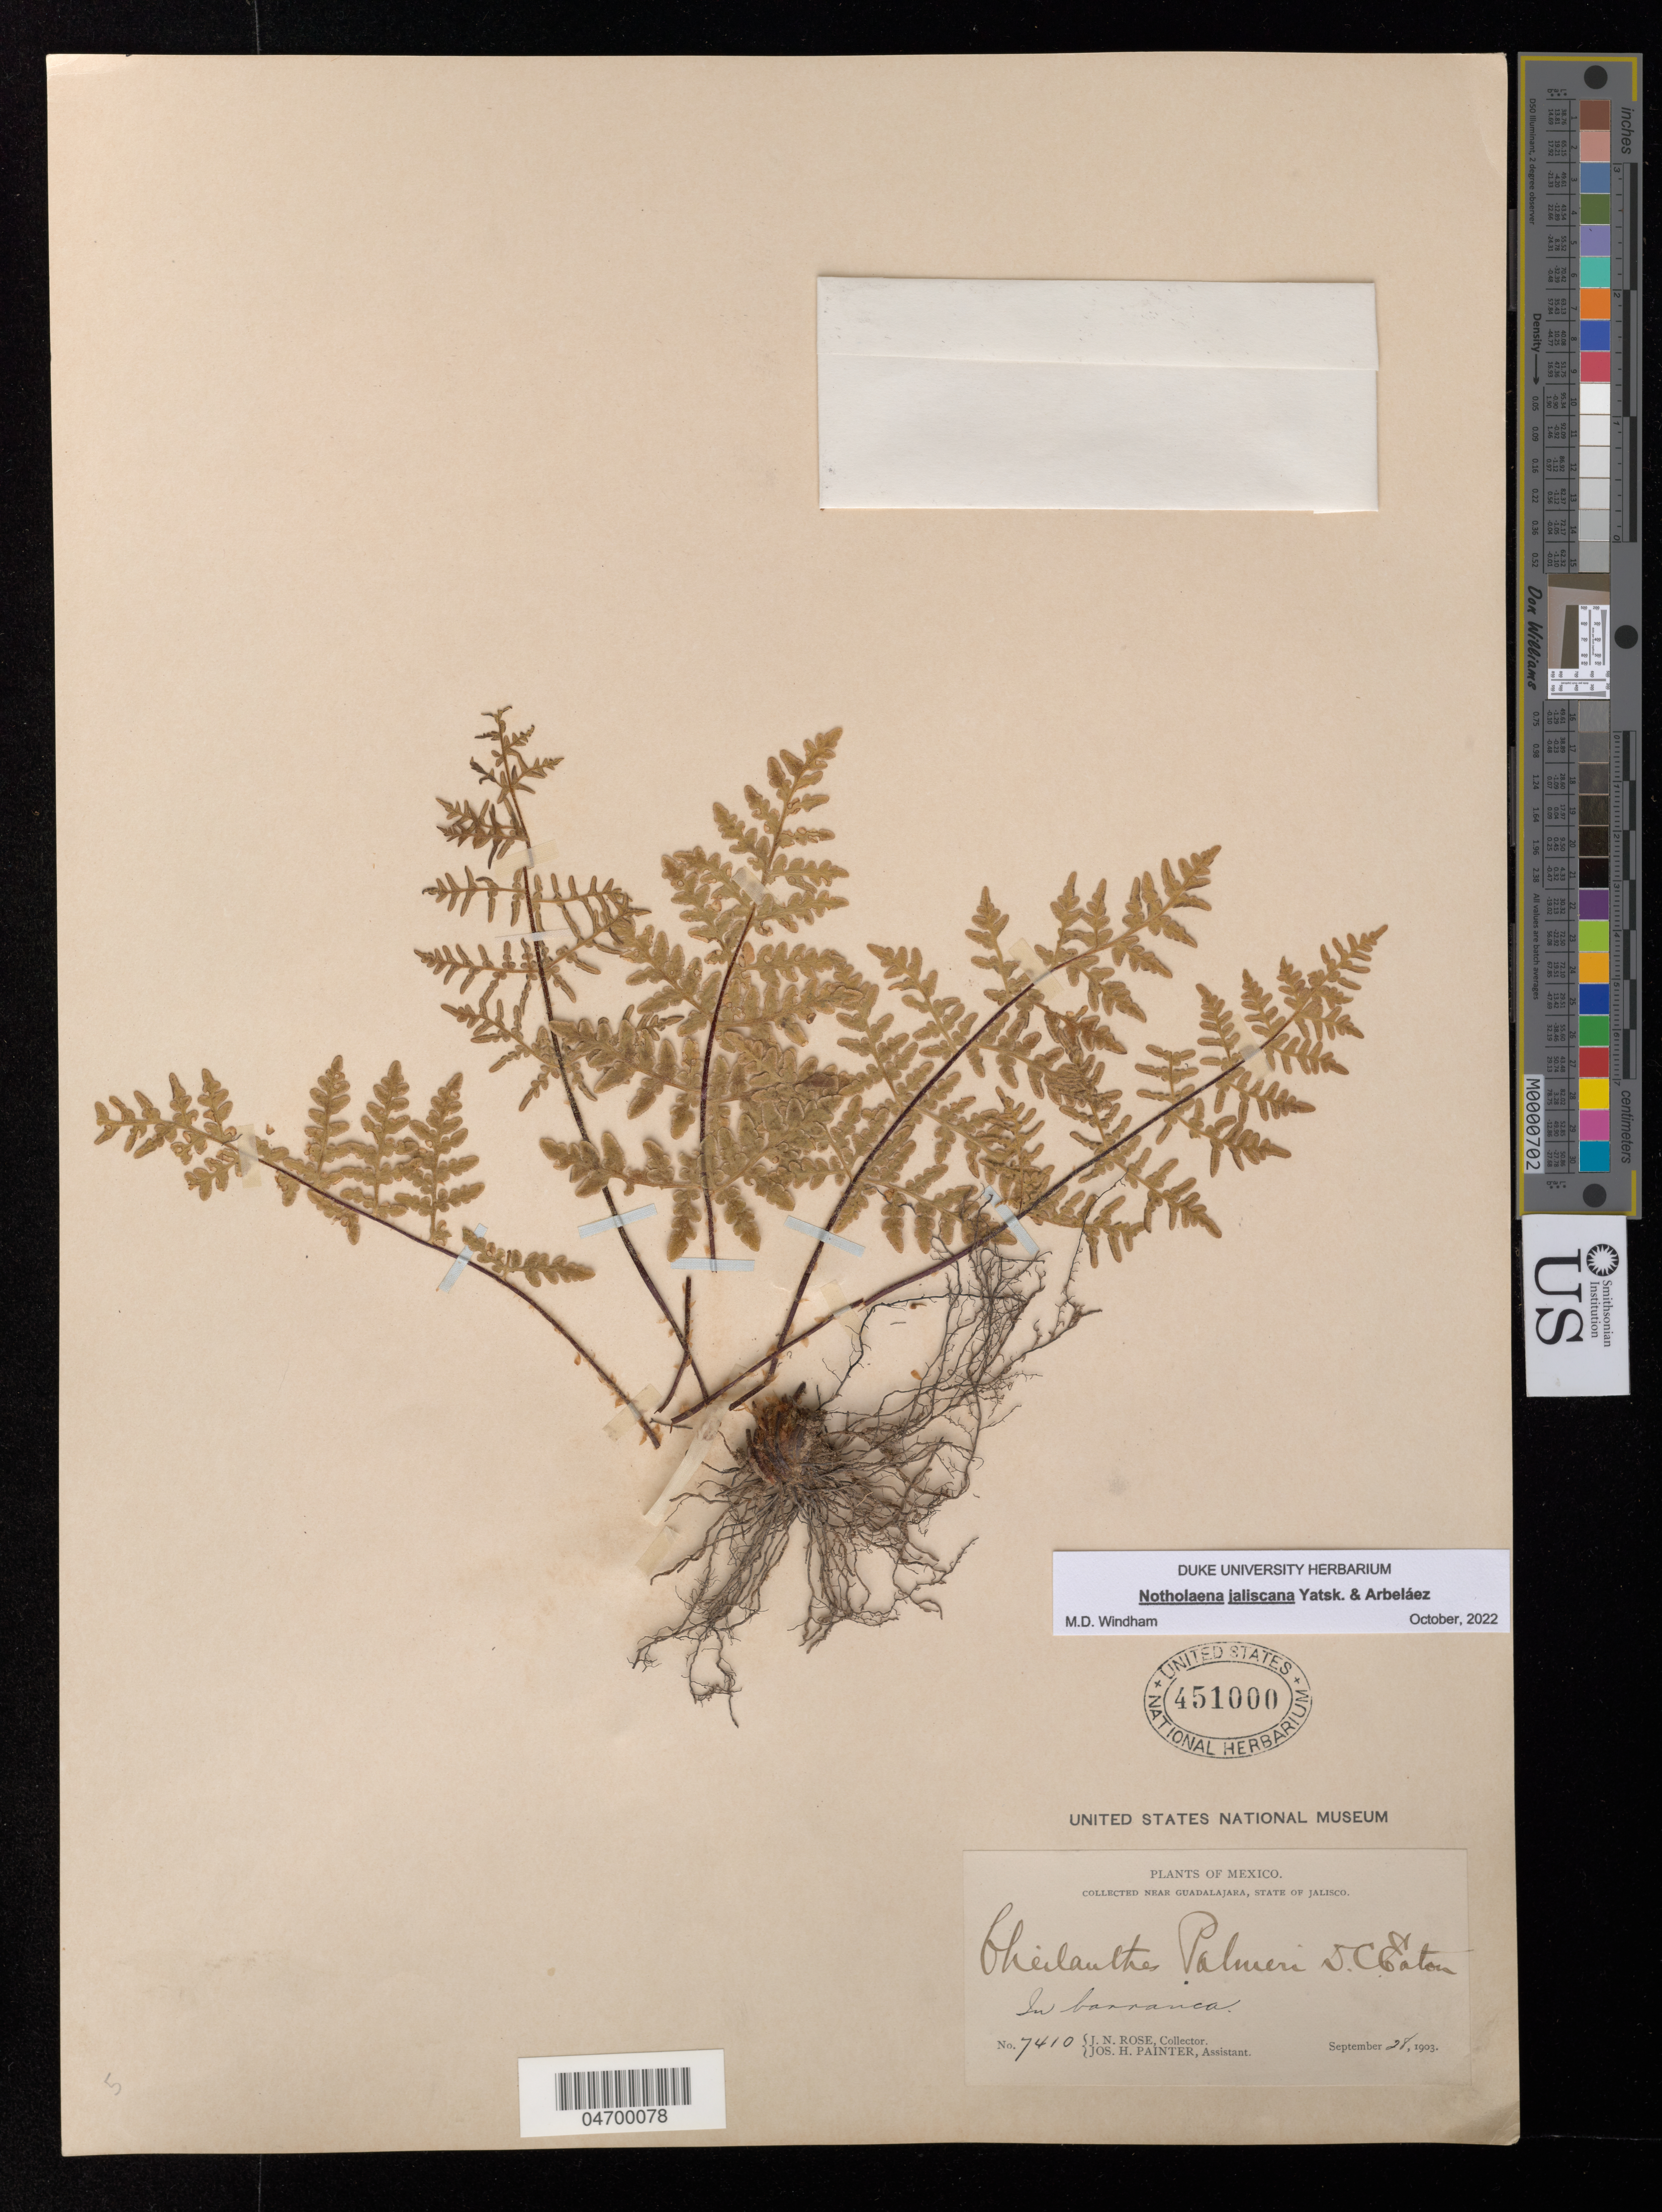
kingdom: Plantae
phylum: Tracheophyta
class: Polypodiopsida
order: Polypodiales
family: Pteridaceae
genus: Notholaena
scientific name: Notholaena jaliscana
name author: Yatsk. & Arbaláez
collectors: J. N. Rose & J. H. Painter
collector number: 7410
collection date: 1903-09-28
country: Mexico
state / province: Jalisco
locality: Near Guadalajara. In barranca.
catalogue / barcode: US 451000